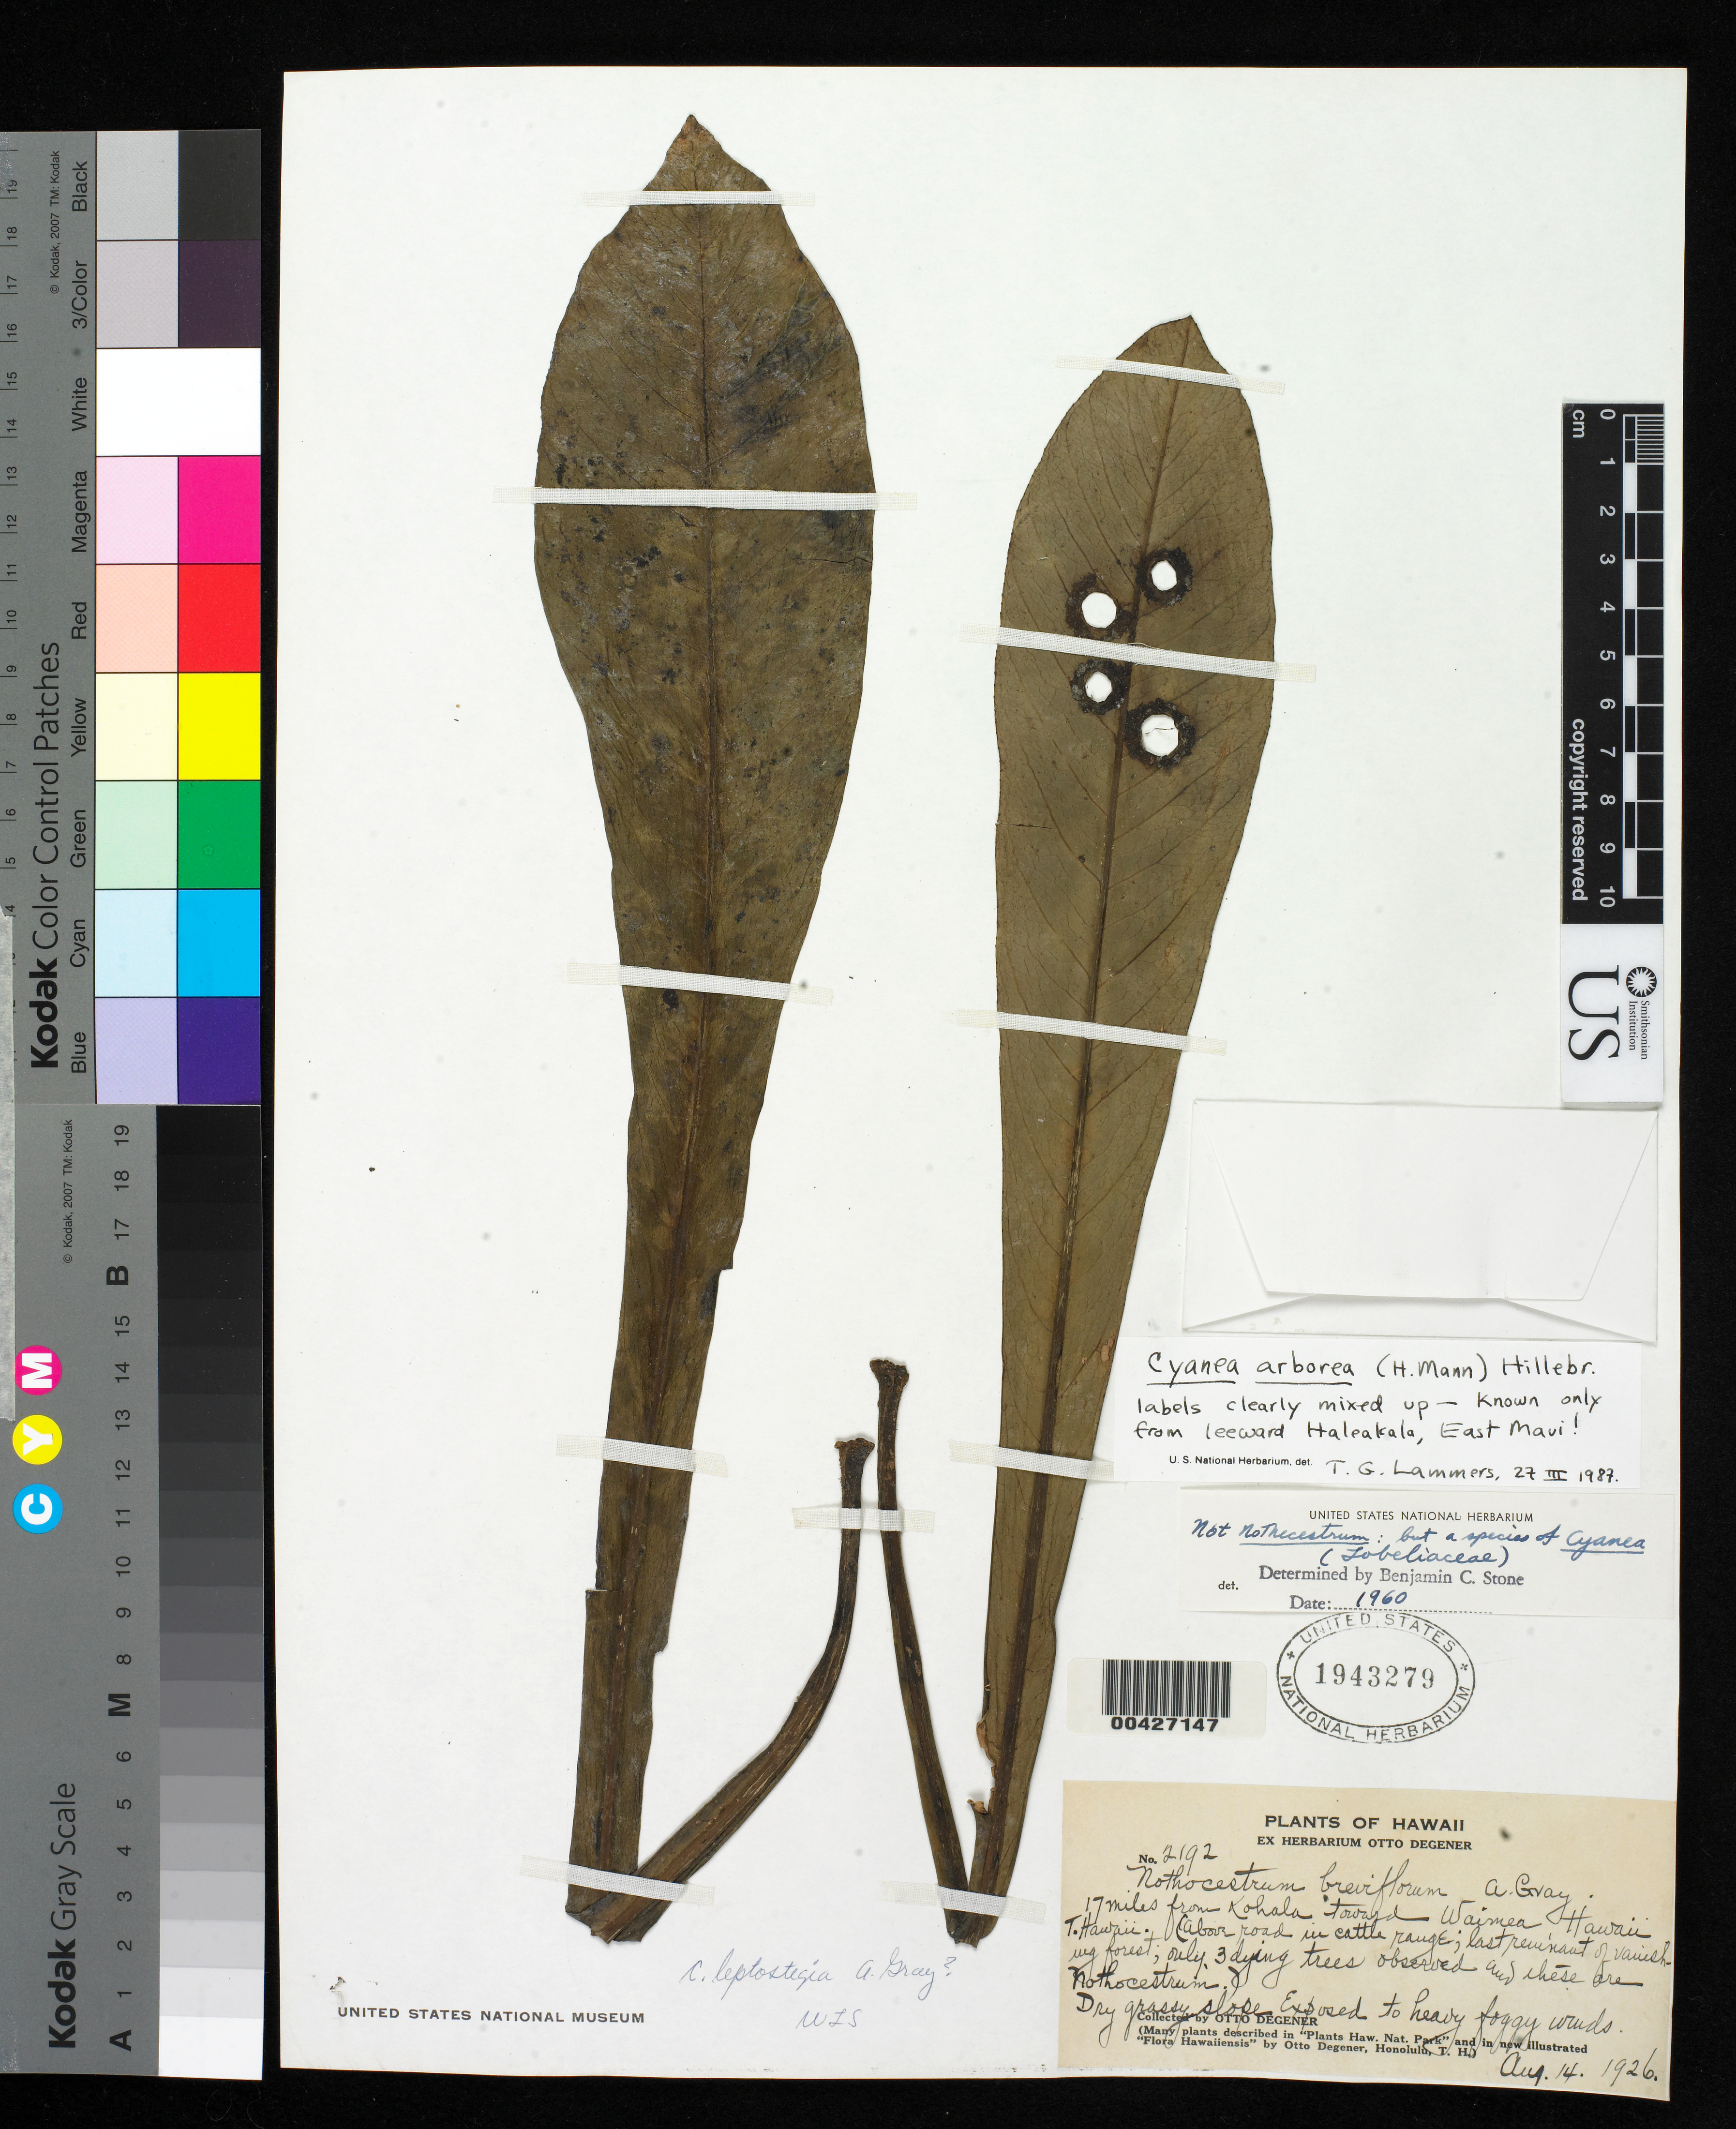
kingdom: Plantae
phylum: Tracheophyta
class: Magnoliopsida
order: Asterales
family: Campanulaceae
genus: Cyanea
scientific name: Cyanea arborea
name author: Hillebr.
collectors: O. Degener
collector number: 2192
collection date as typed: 14 Aug 1926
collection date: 1926-08-14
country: United States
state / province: Hawaii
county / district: Hawaii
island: Hawaii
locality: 17 miles from Kohala toward Waimea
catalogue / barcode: US 1943279